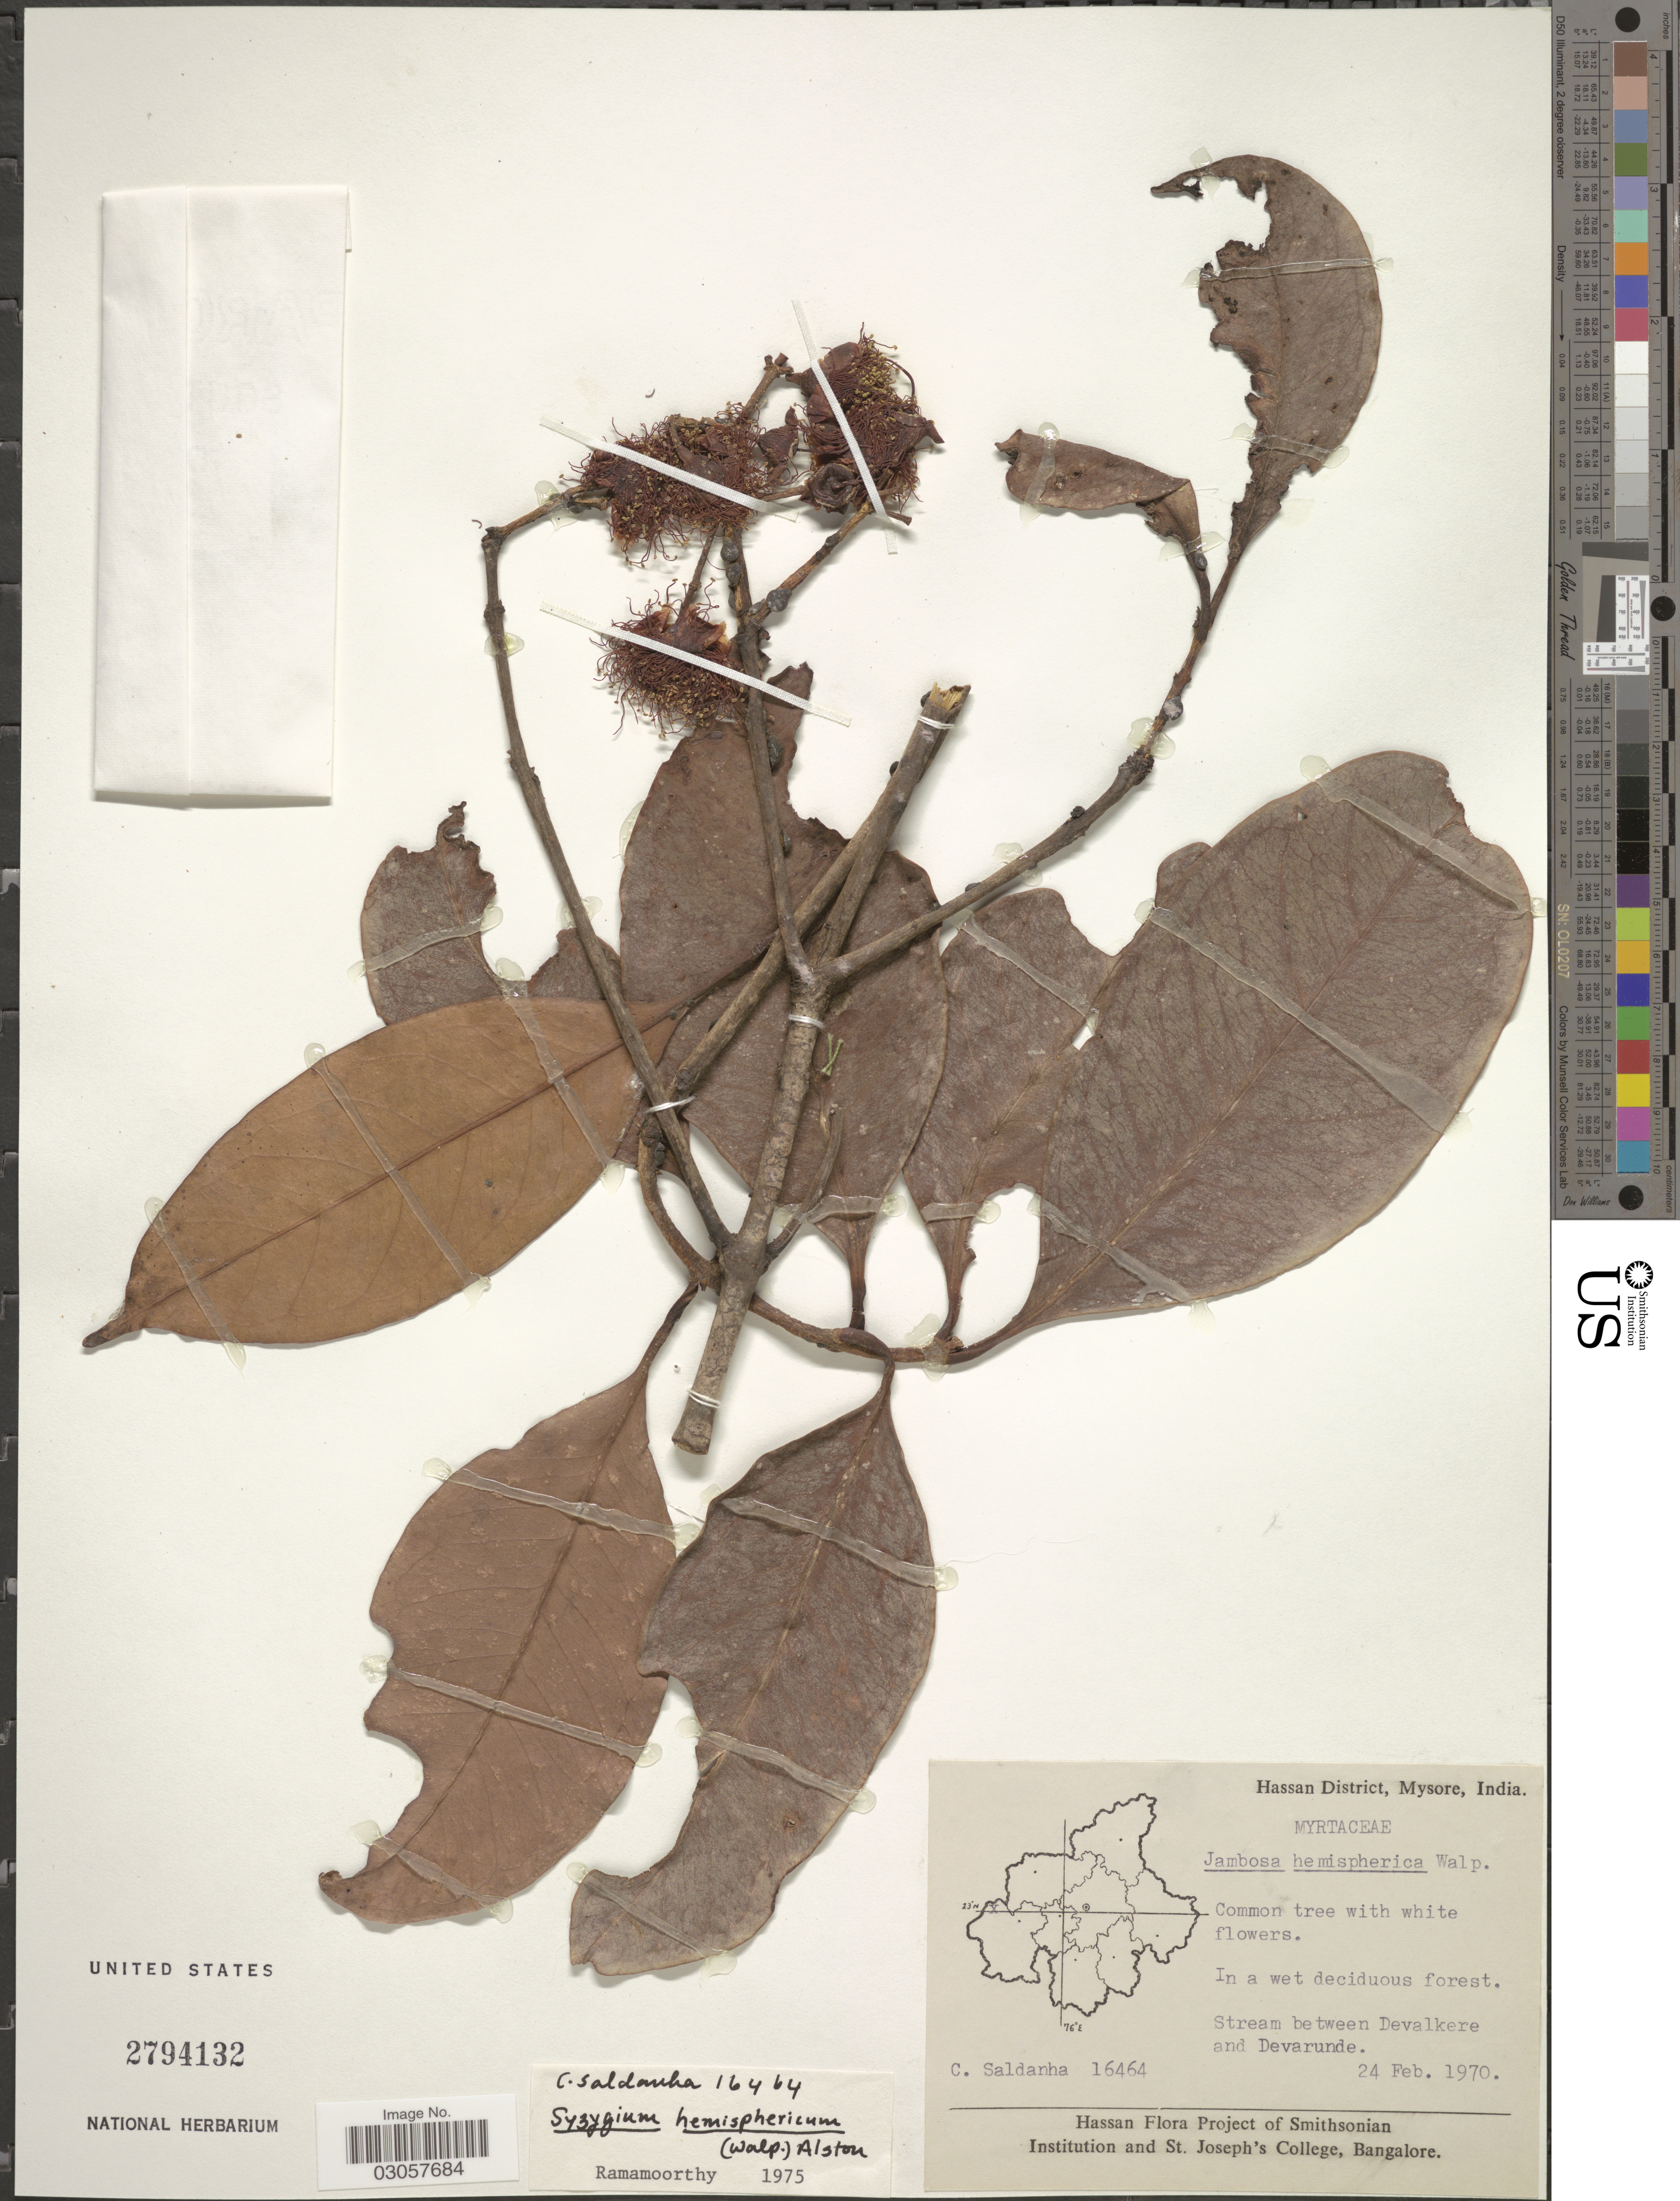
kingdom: Plantae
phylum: Tracheophyta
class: Magnoliopsida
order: Myrtales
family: Myrtaceae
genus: Syzygium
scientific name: Syzygium hemisphericum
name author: (Wight) Alston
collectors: C. Saldanha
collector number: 16464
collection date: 1970-02-24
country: India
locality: Hassan District, Mysore. Stream between Devalkere and Devarunde.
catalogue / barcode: US 2794132